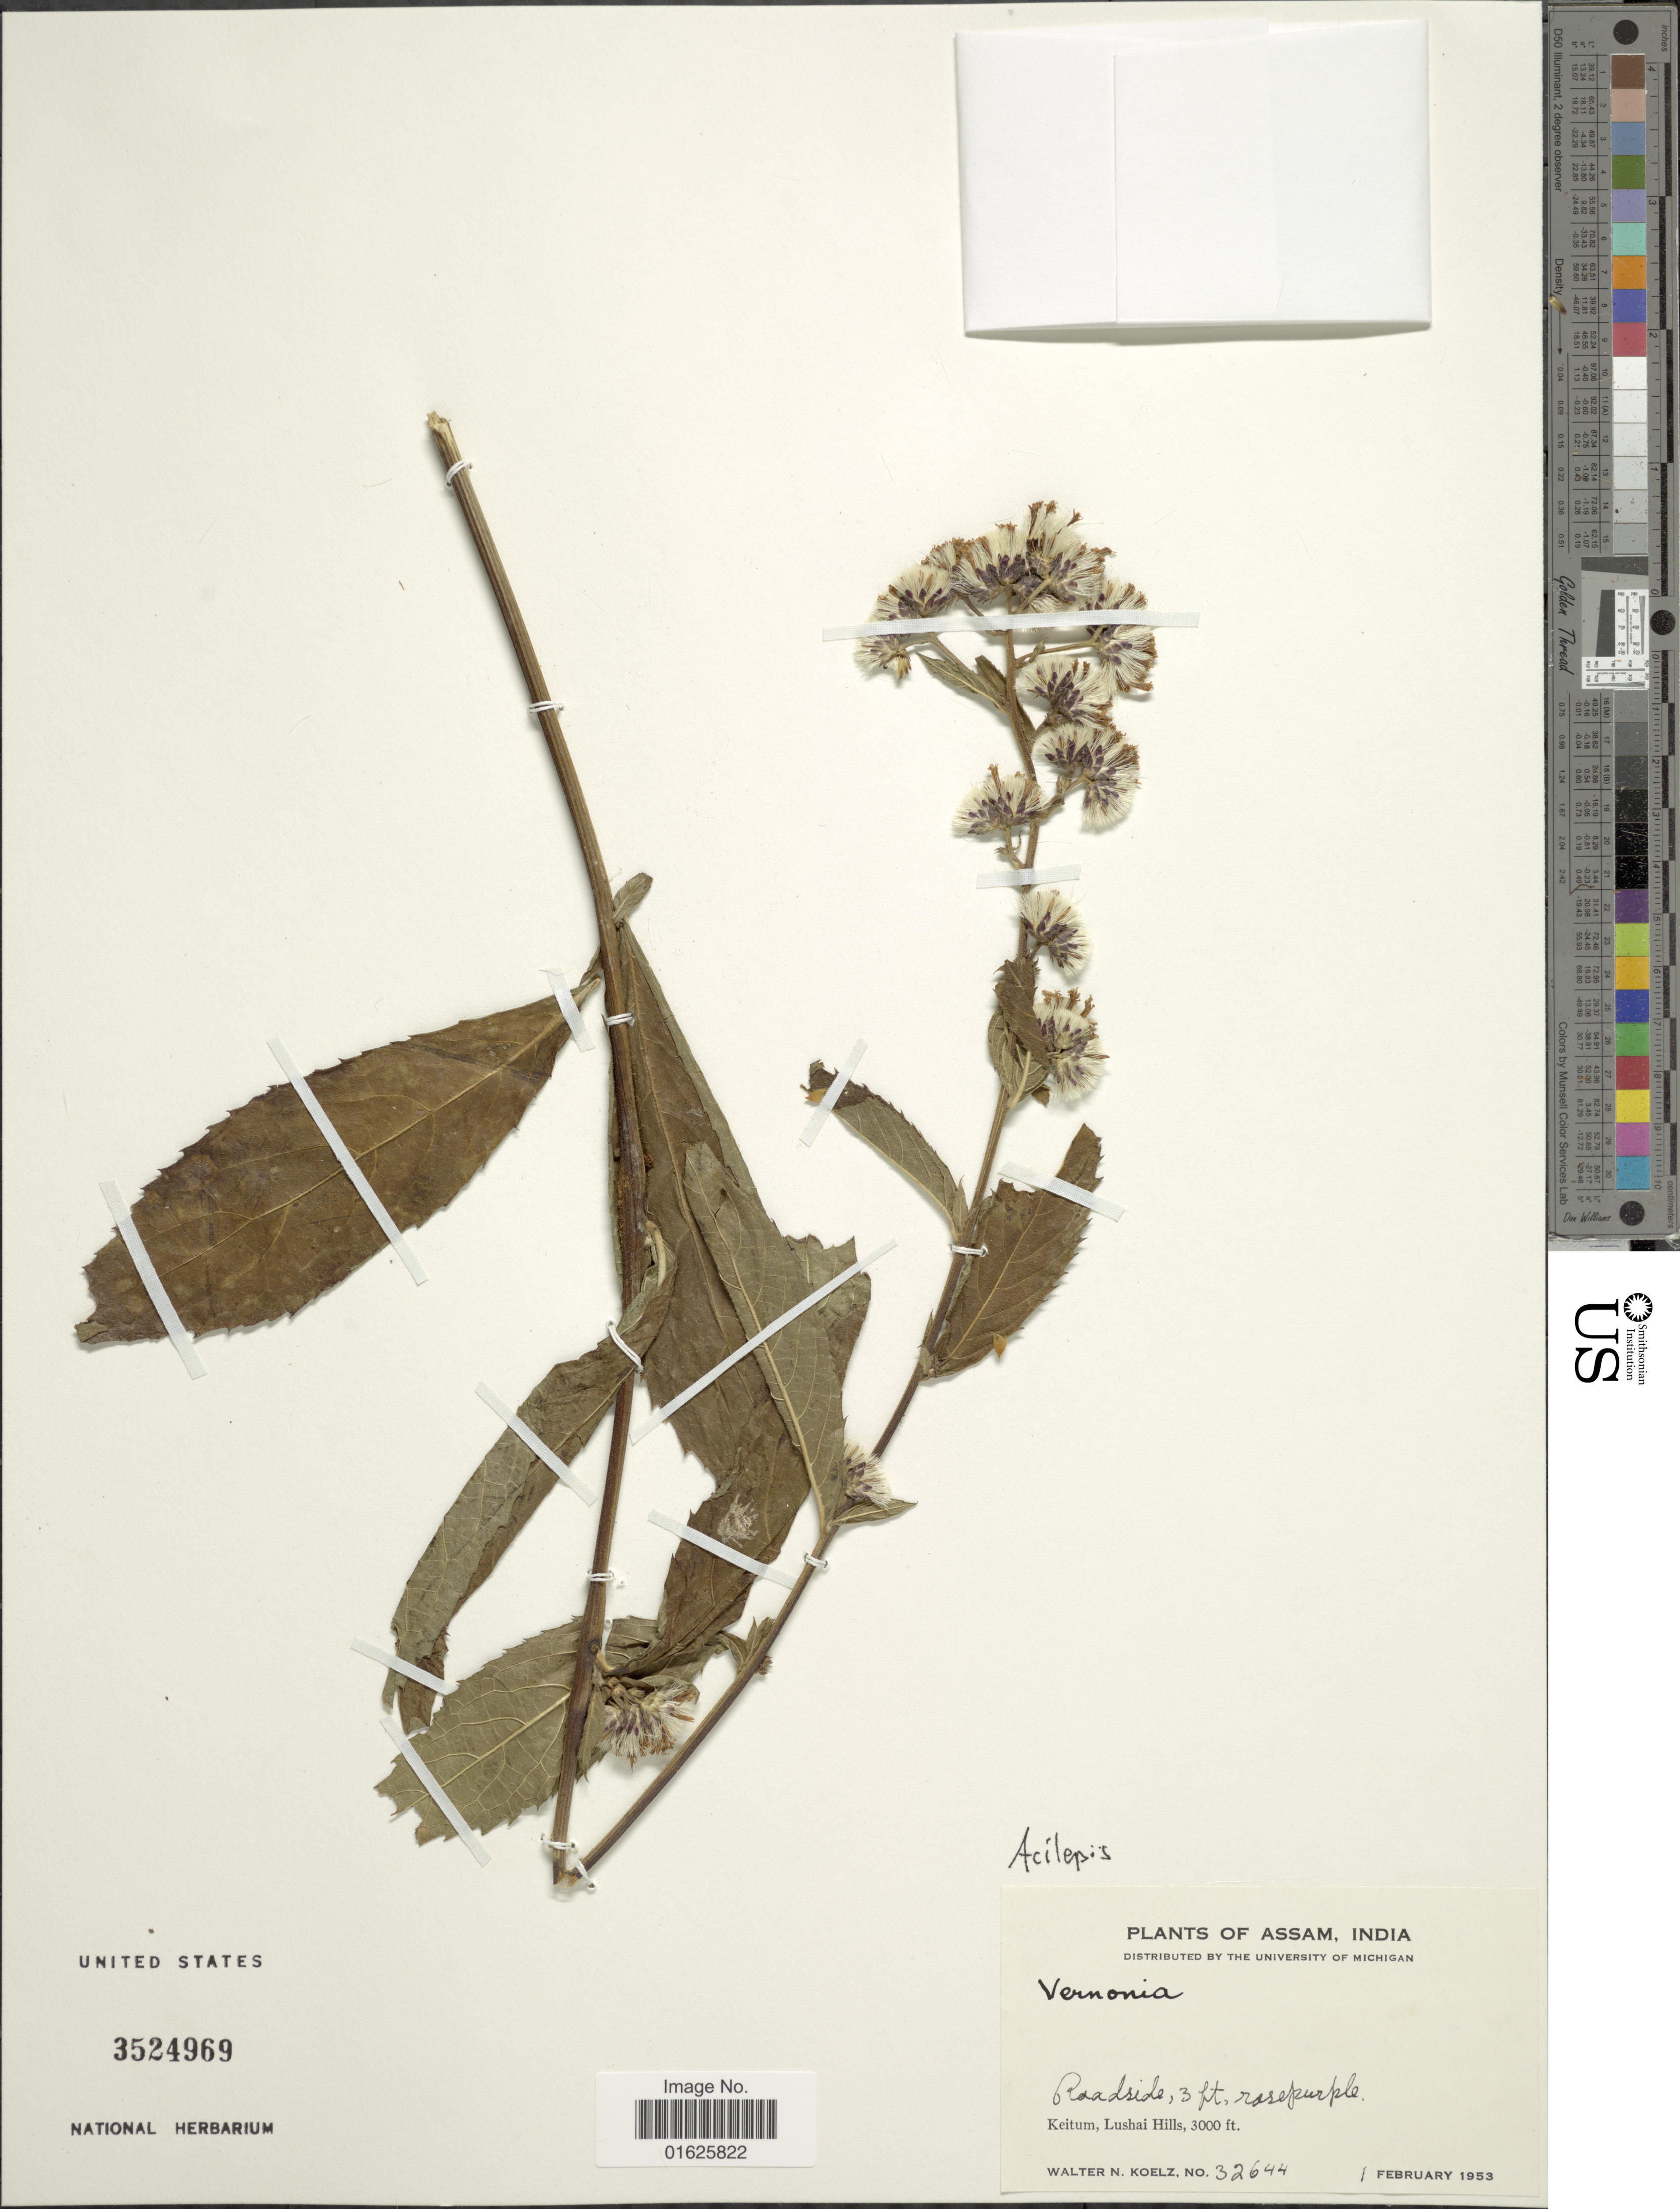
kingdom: Plantae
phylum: Tracheophyta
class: Magnoliopsida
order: Asterales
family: Asteraceae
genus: Acilepis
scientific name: Acilepis sp.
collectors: W. N. Koelz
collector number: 32644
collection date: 1953-02-01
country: India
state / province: Assam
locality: Roadside, Keitum, Lushai Hills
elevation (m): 914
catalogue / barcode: US 3524969